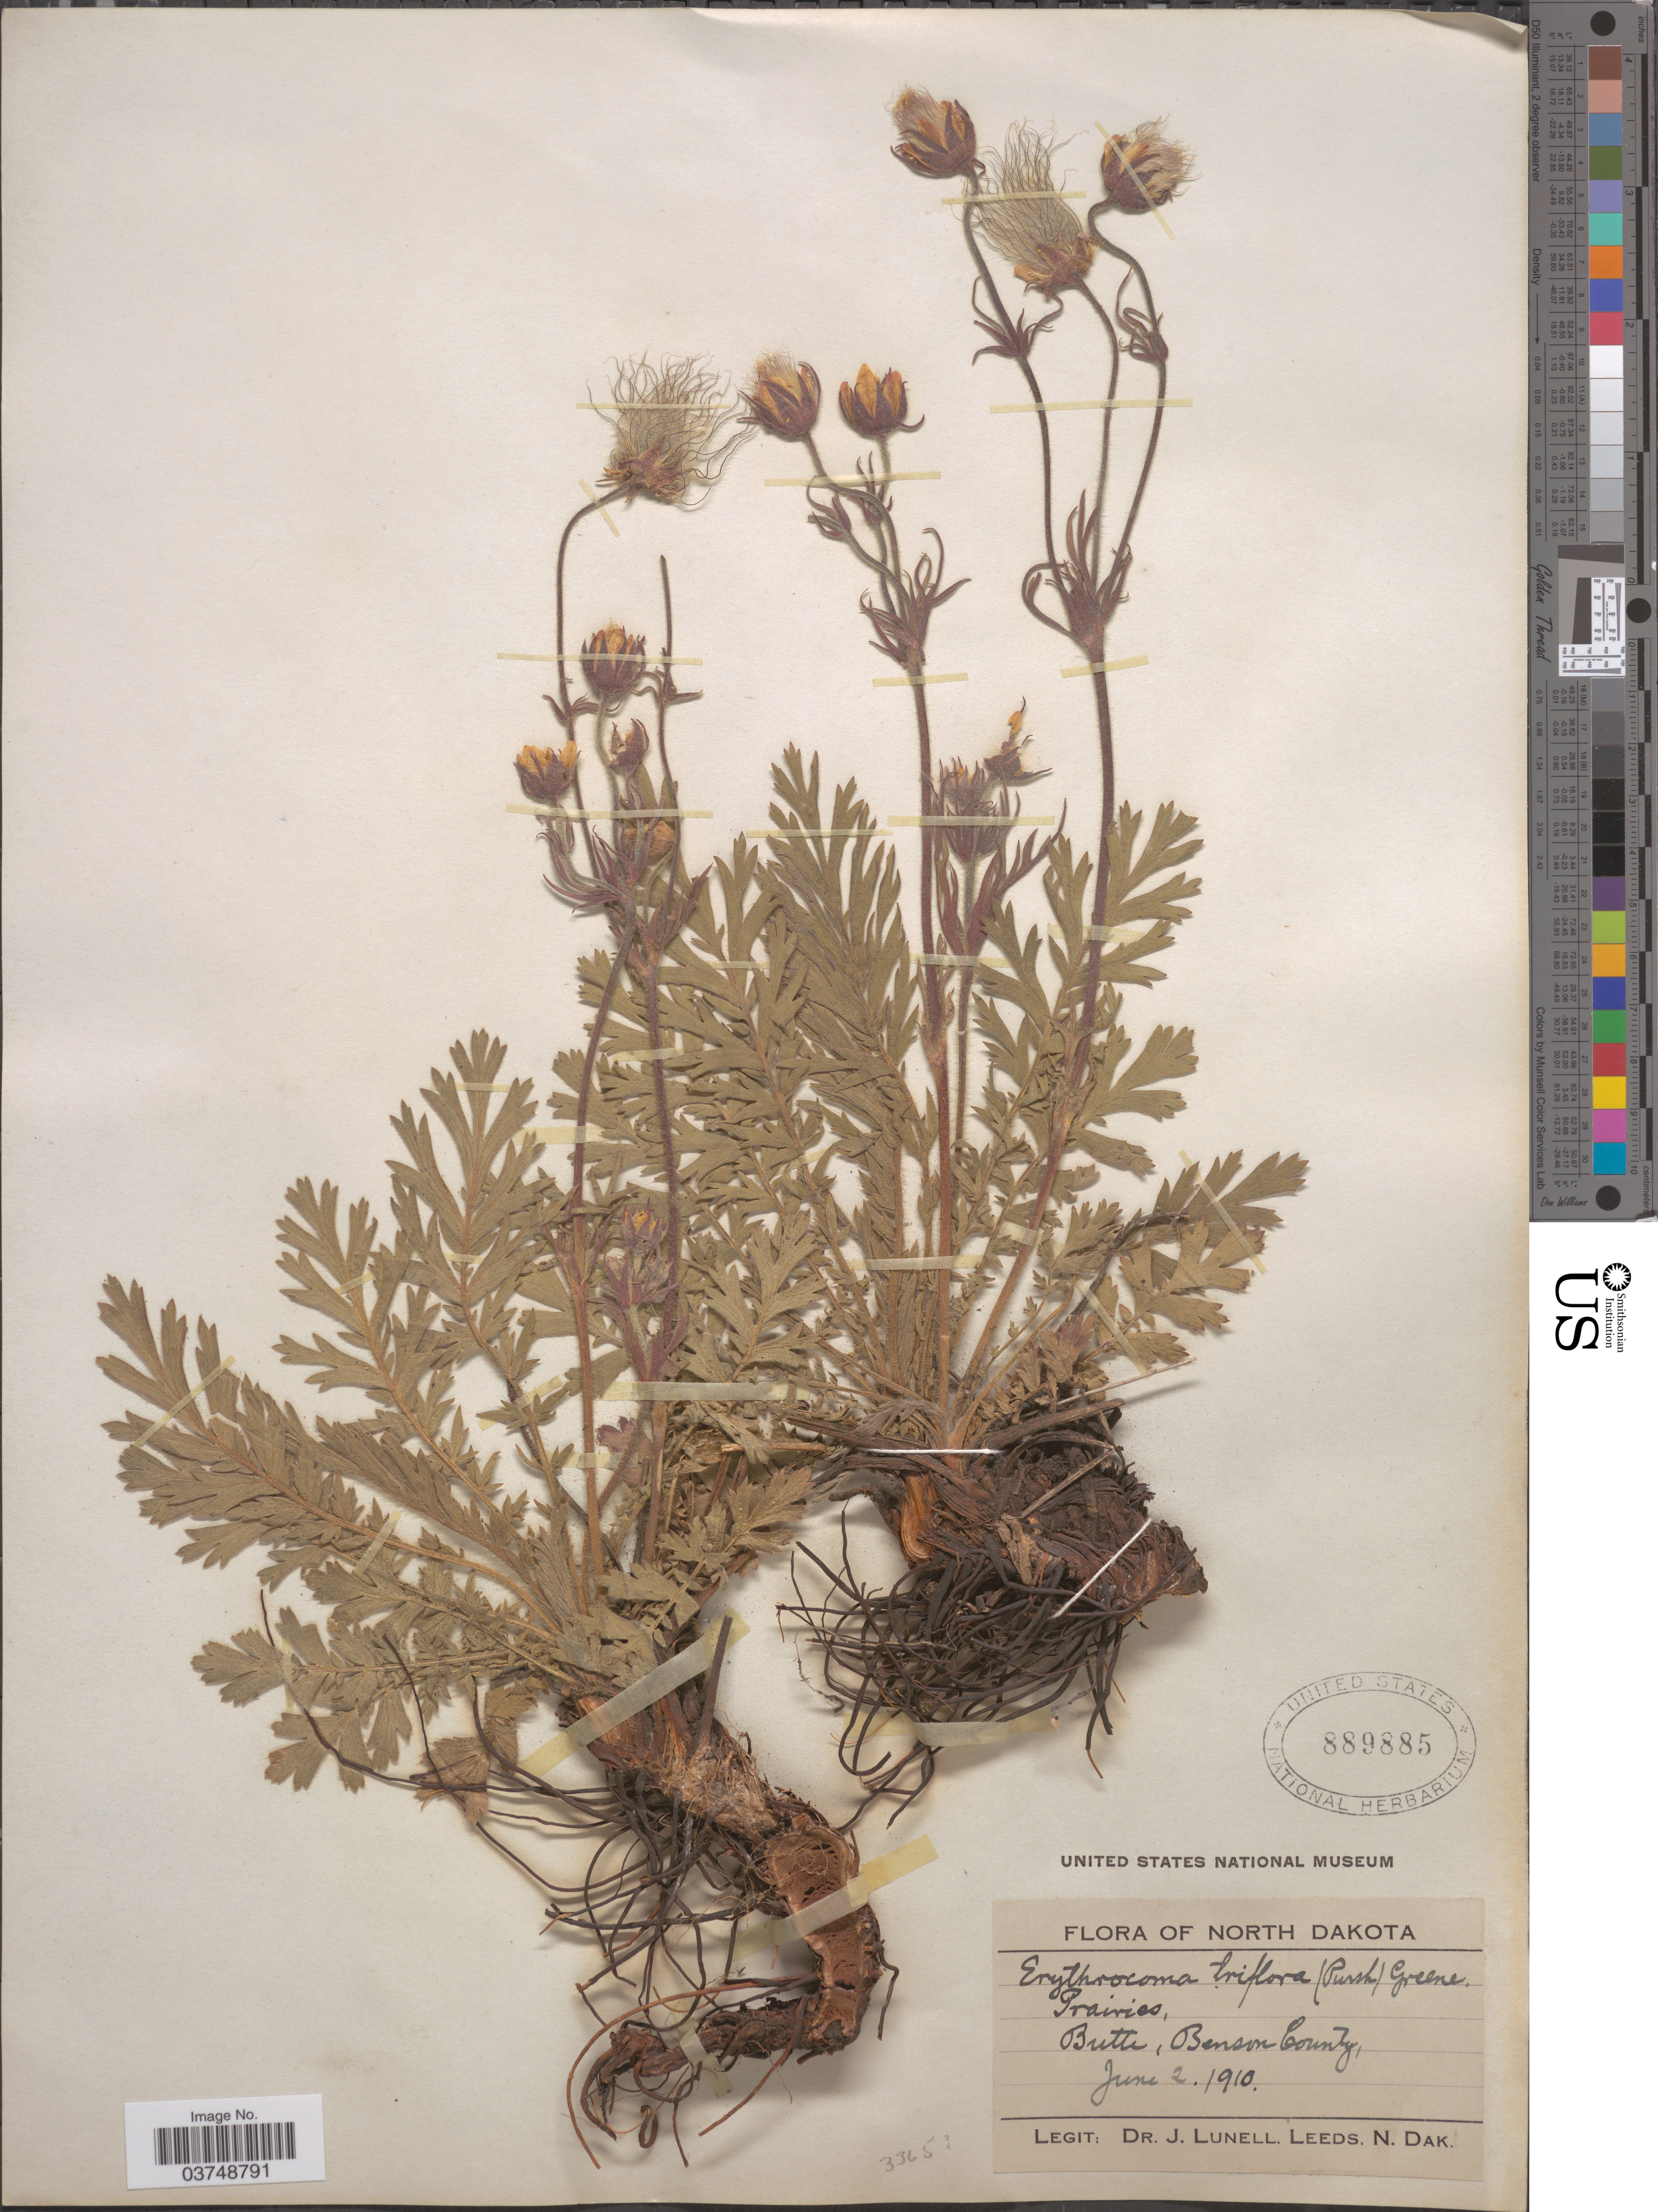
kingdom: Plantae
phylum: Tracheophyta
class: Magnoliopsida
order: Rosales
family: Rosaceae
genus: Geum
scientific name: Geum triflorum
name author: Pursh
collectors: J. Lunell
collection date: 1910-06-02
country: United States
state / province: North Dakota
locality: Butte, Benson County.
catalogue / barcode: US 889885